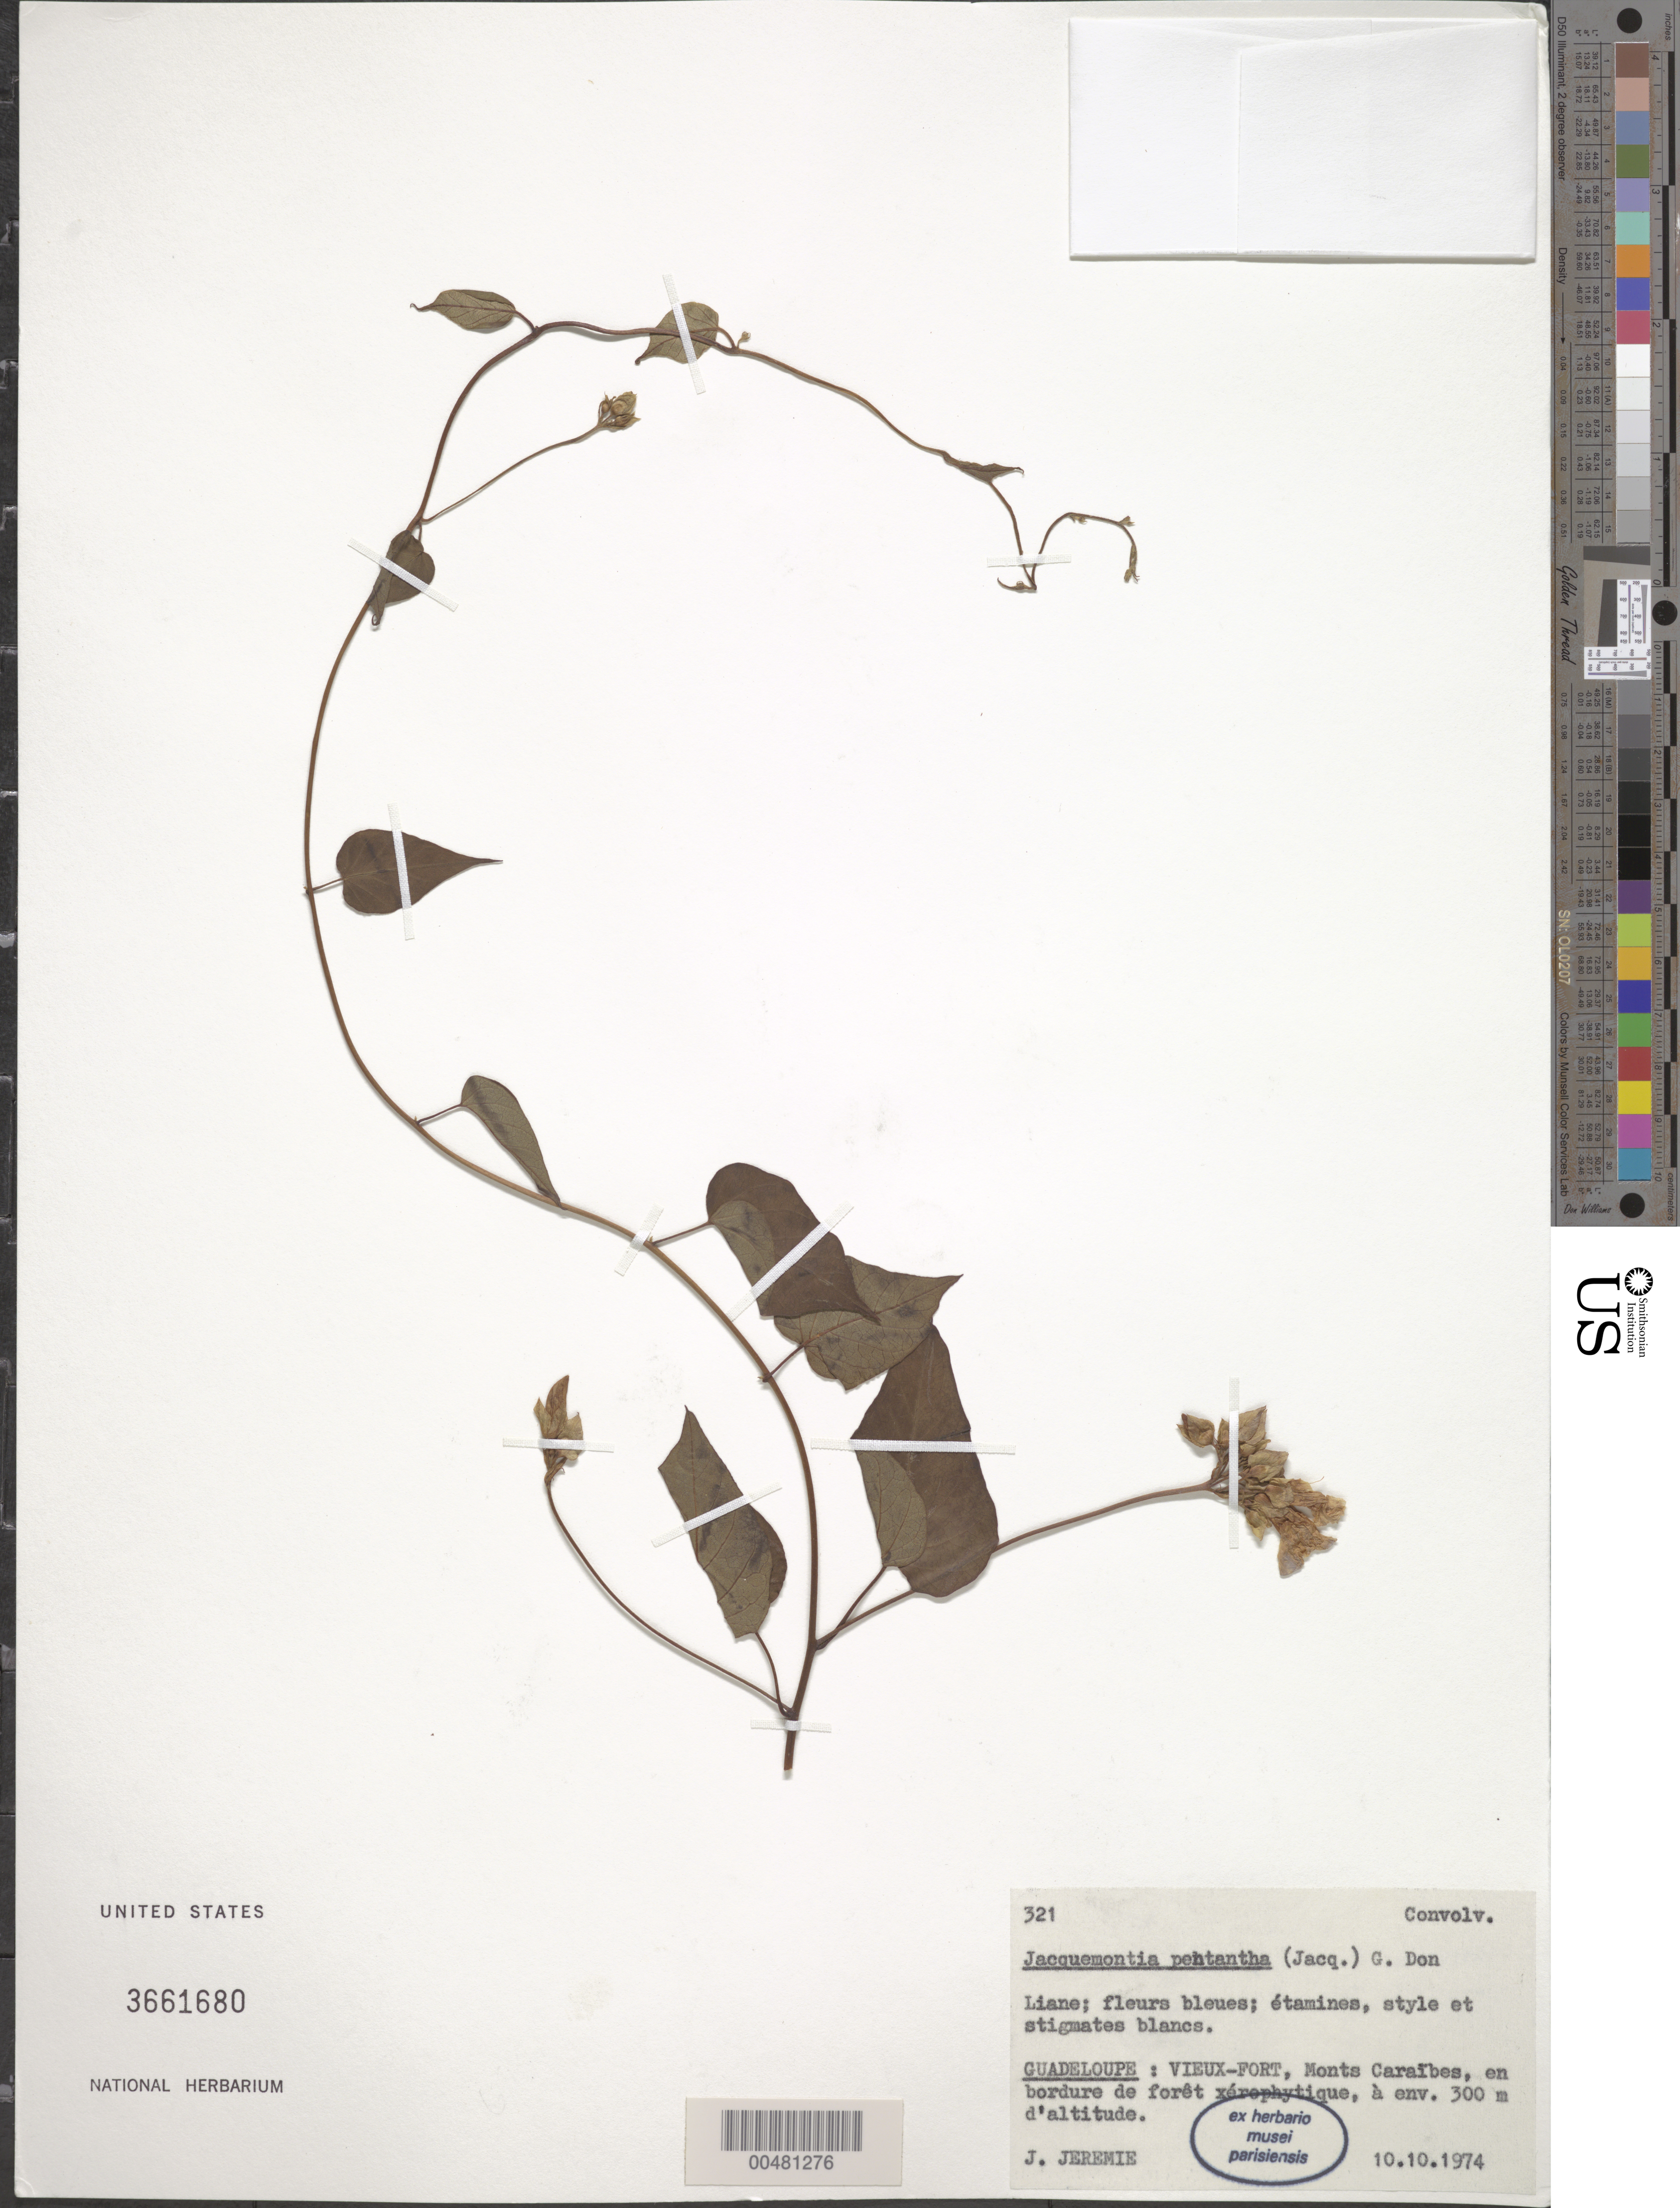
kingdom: Plantae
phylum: Tracheophyta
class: Magnoliopsida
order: Solanales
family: Convolvulaceae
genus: Jacquemontia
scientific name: Jacquemontia pentanthos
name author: (Jacq.) G. Don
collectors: J. Jérémie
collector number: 321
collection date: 1974-10-10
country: Guadeloupe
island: Basse-Terre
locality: Vieux-Fort, Monts Caraibes.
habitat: En bordure de forêt xérophytique.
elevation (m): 300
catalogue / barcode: US 3661680